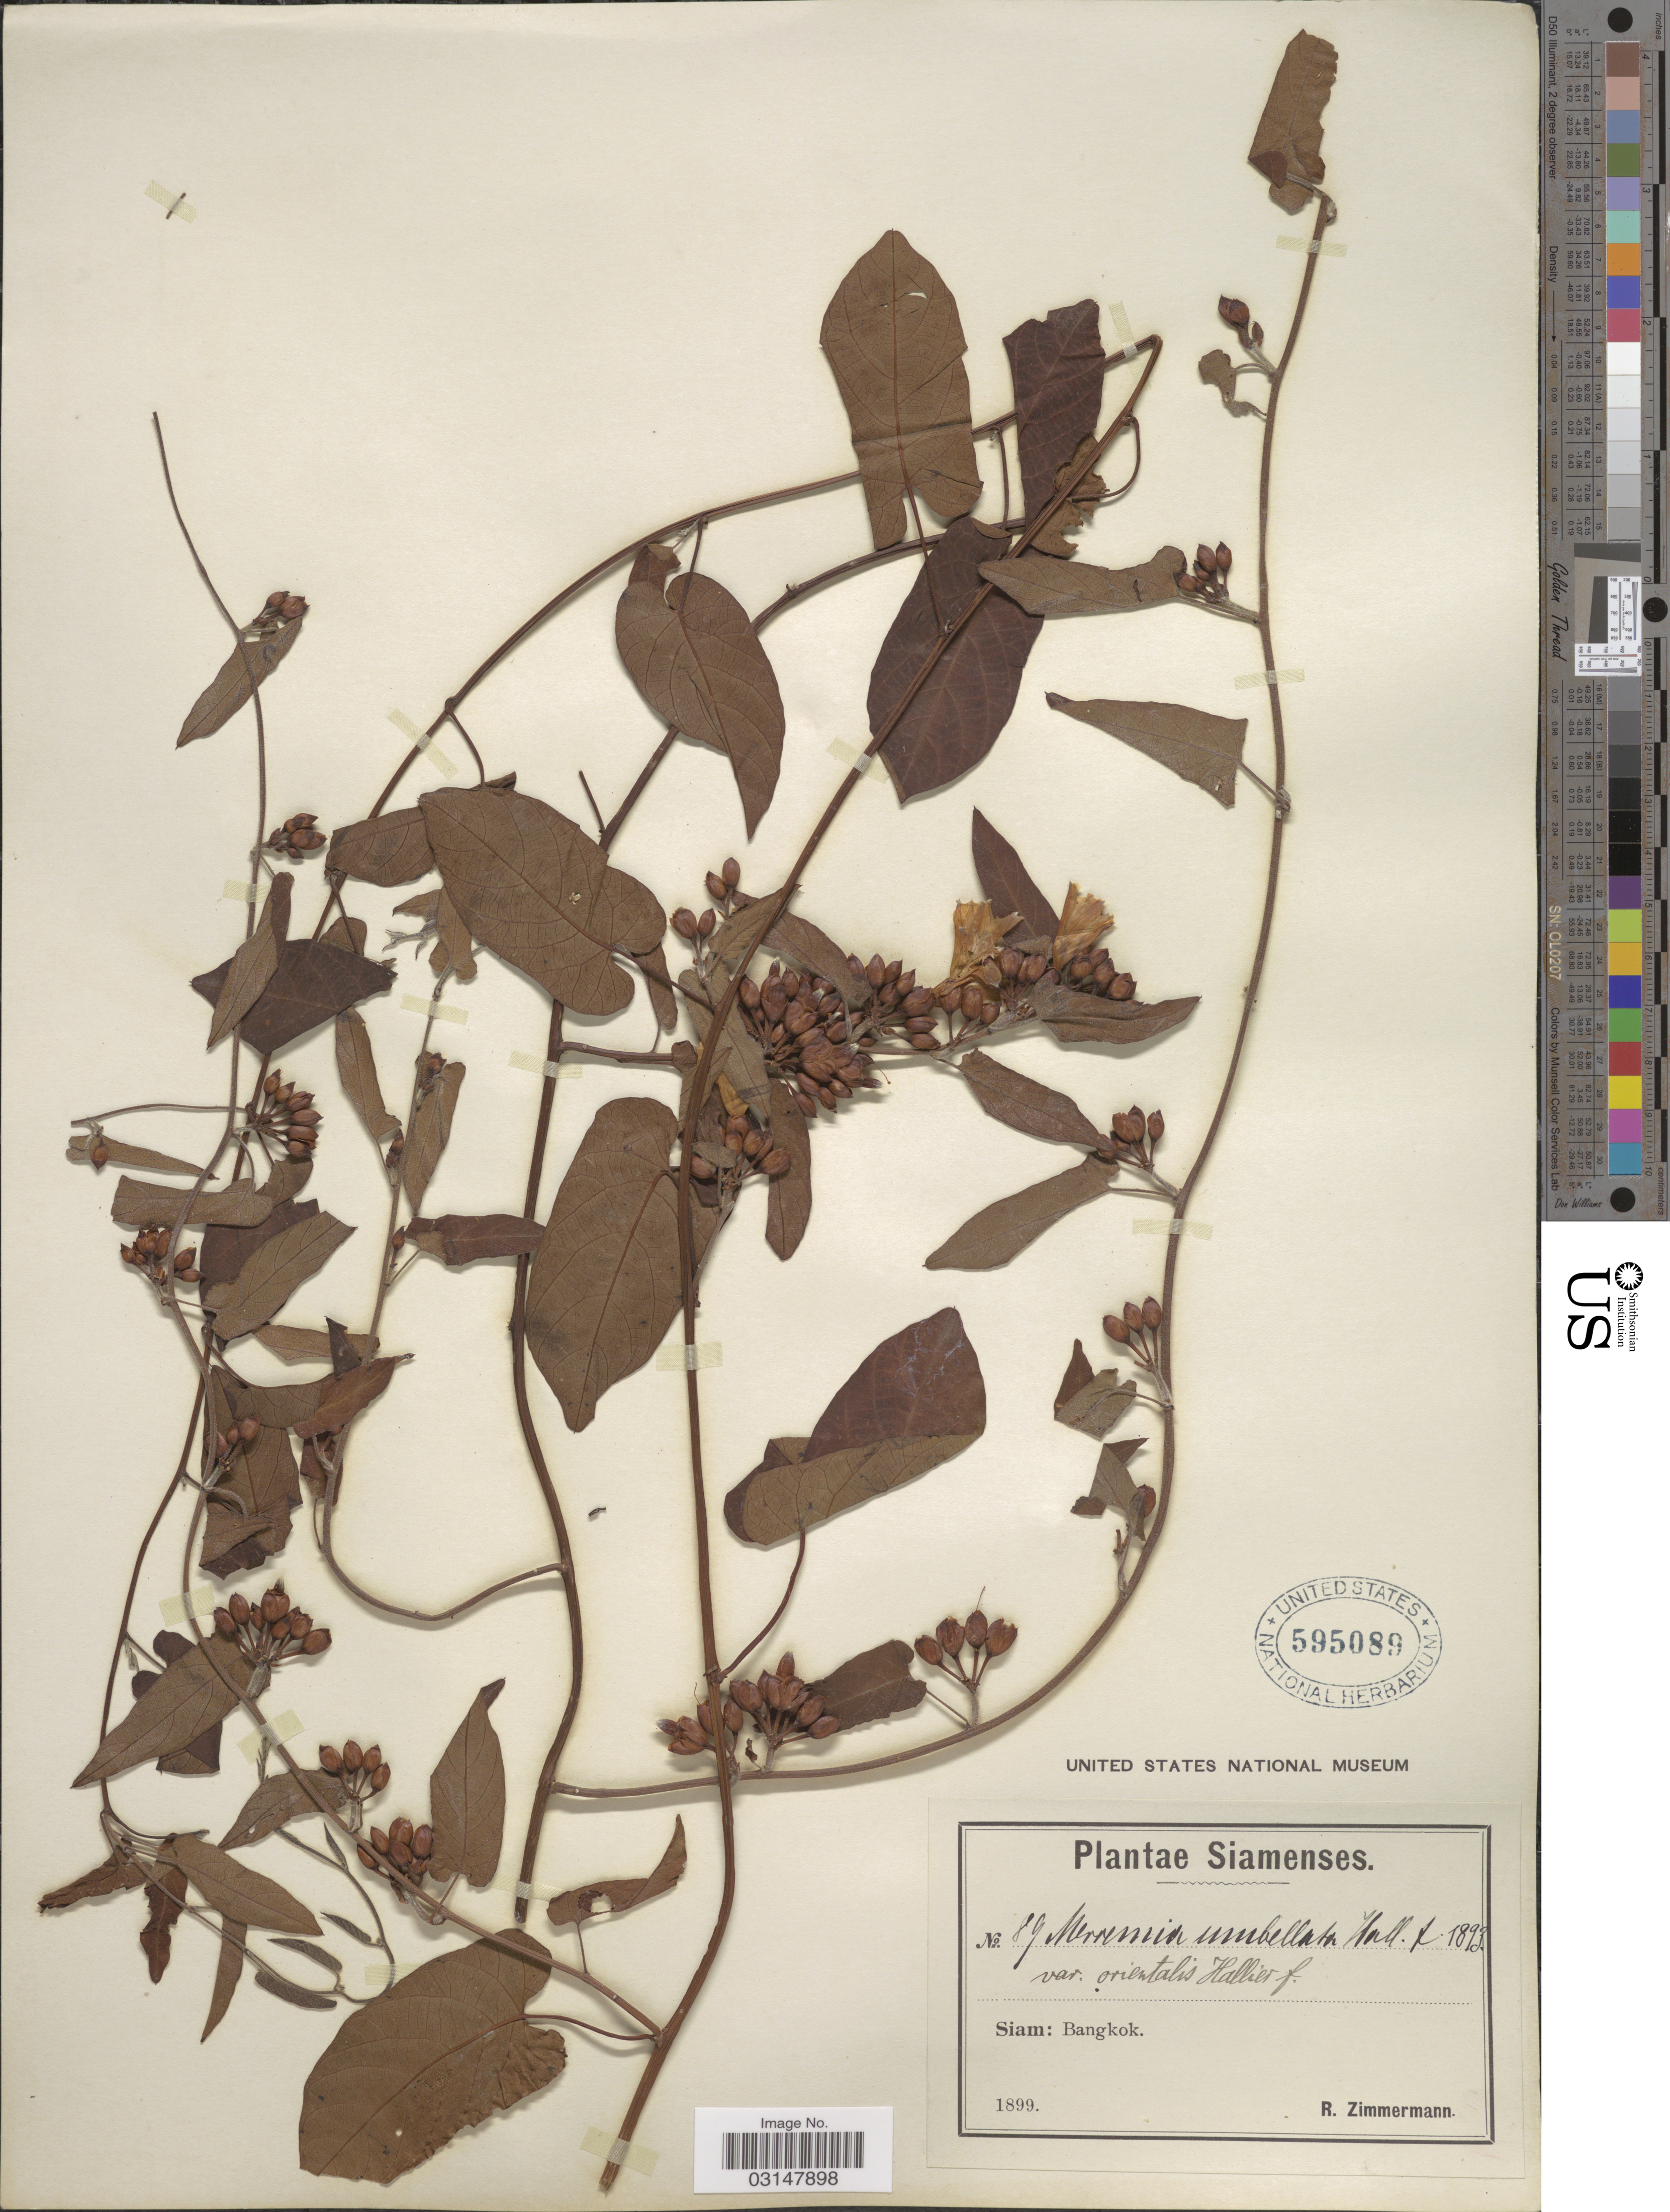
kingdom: Plantae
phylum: Tracheophyta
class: Magnoliopsida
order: Solanales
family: Convolvulaceae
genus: Camonea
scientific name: Camonea pilosa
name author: (Houtt.) A. R. Simões & Staples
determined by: Strong, Mark T., (BOT), Smithsonian Institution - National Museum of Natural History (UNITED STATES)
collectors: R. Zimmermann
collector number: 89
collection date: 1899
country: Thailand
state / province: Bangkok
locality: Siam.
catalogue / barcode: US 595089